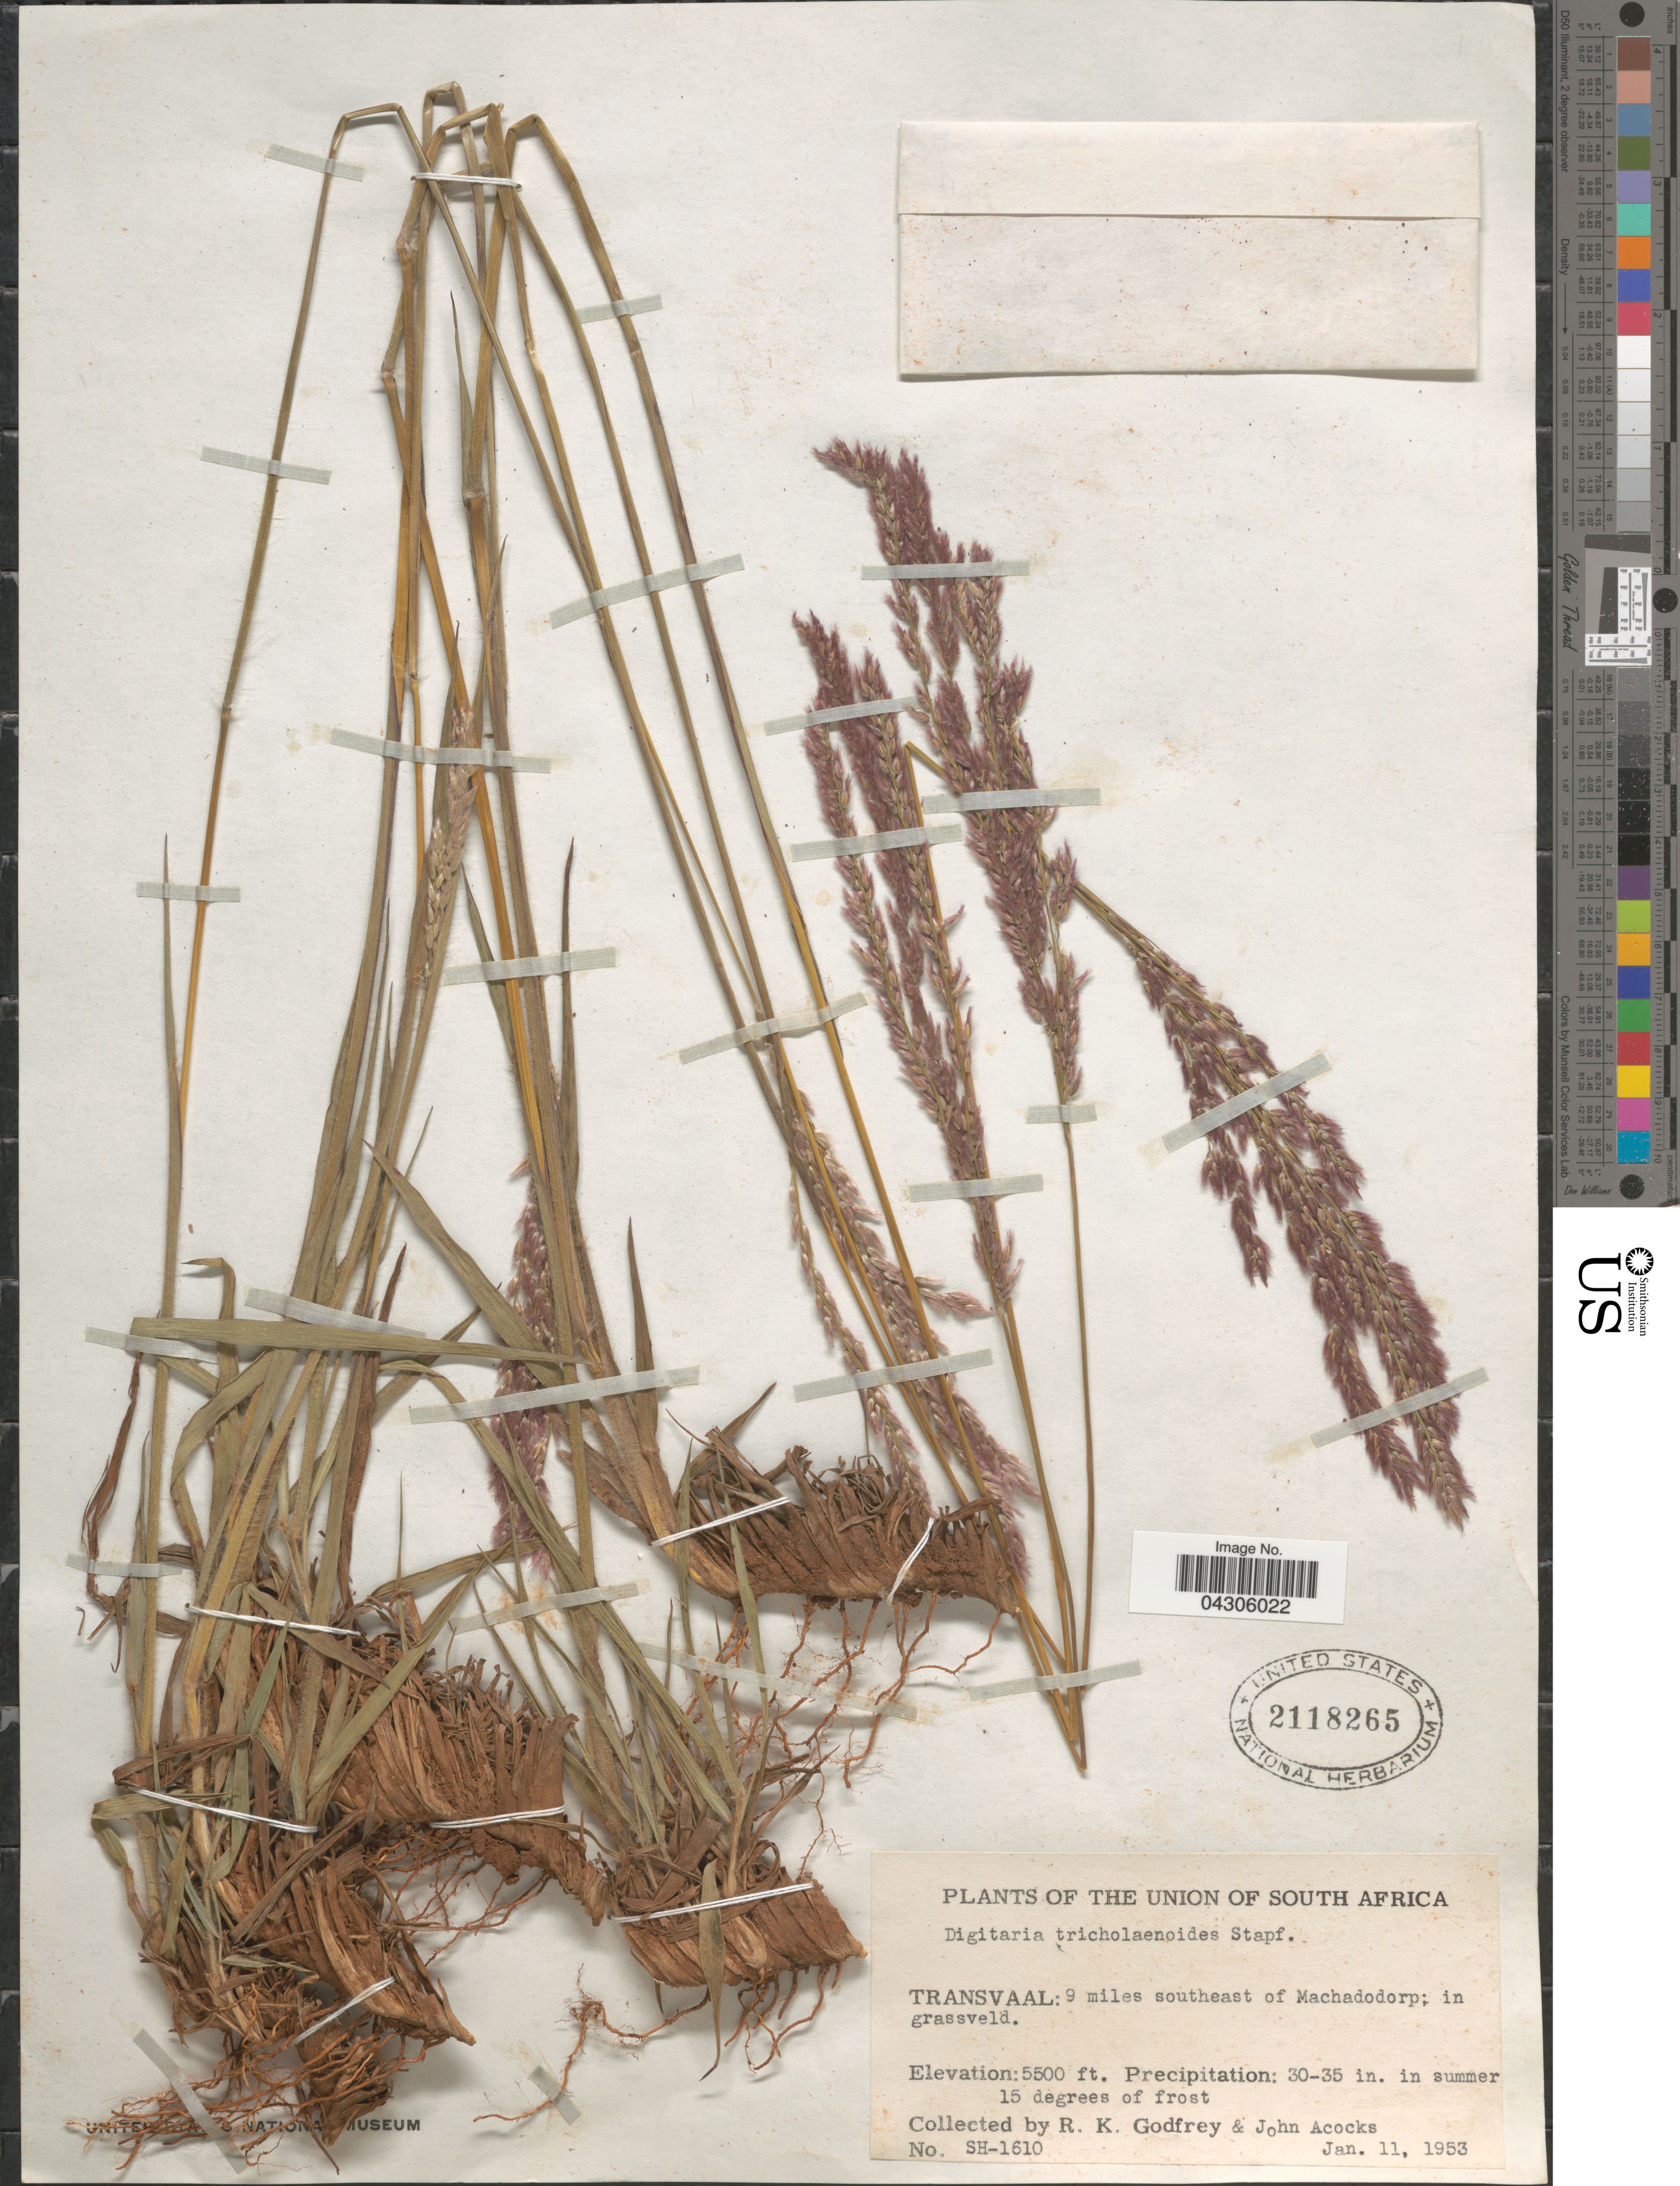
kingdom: Plantae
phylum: Tracheophyta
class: Liliopsida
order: Poales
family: Poaceae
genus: Digitaria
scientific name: Digitaria tricholaenoides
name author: Stapf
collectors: R. K. Godfrey & J. P. Acocks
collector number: SH-1610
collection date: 1953-01-11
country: South Africa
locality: Union of South Africa. Transvaal: 9 miles southeast of Machadodorp; in grassveld.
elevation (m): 1676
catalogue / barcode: US 2118265